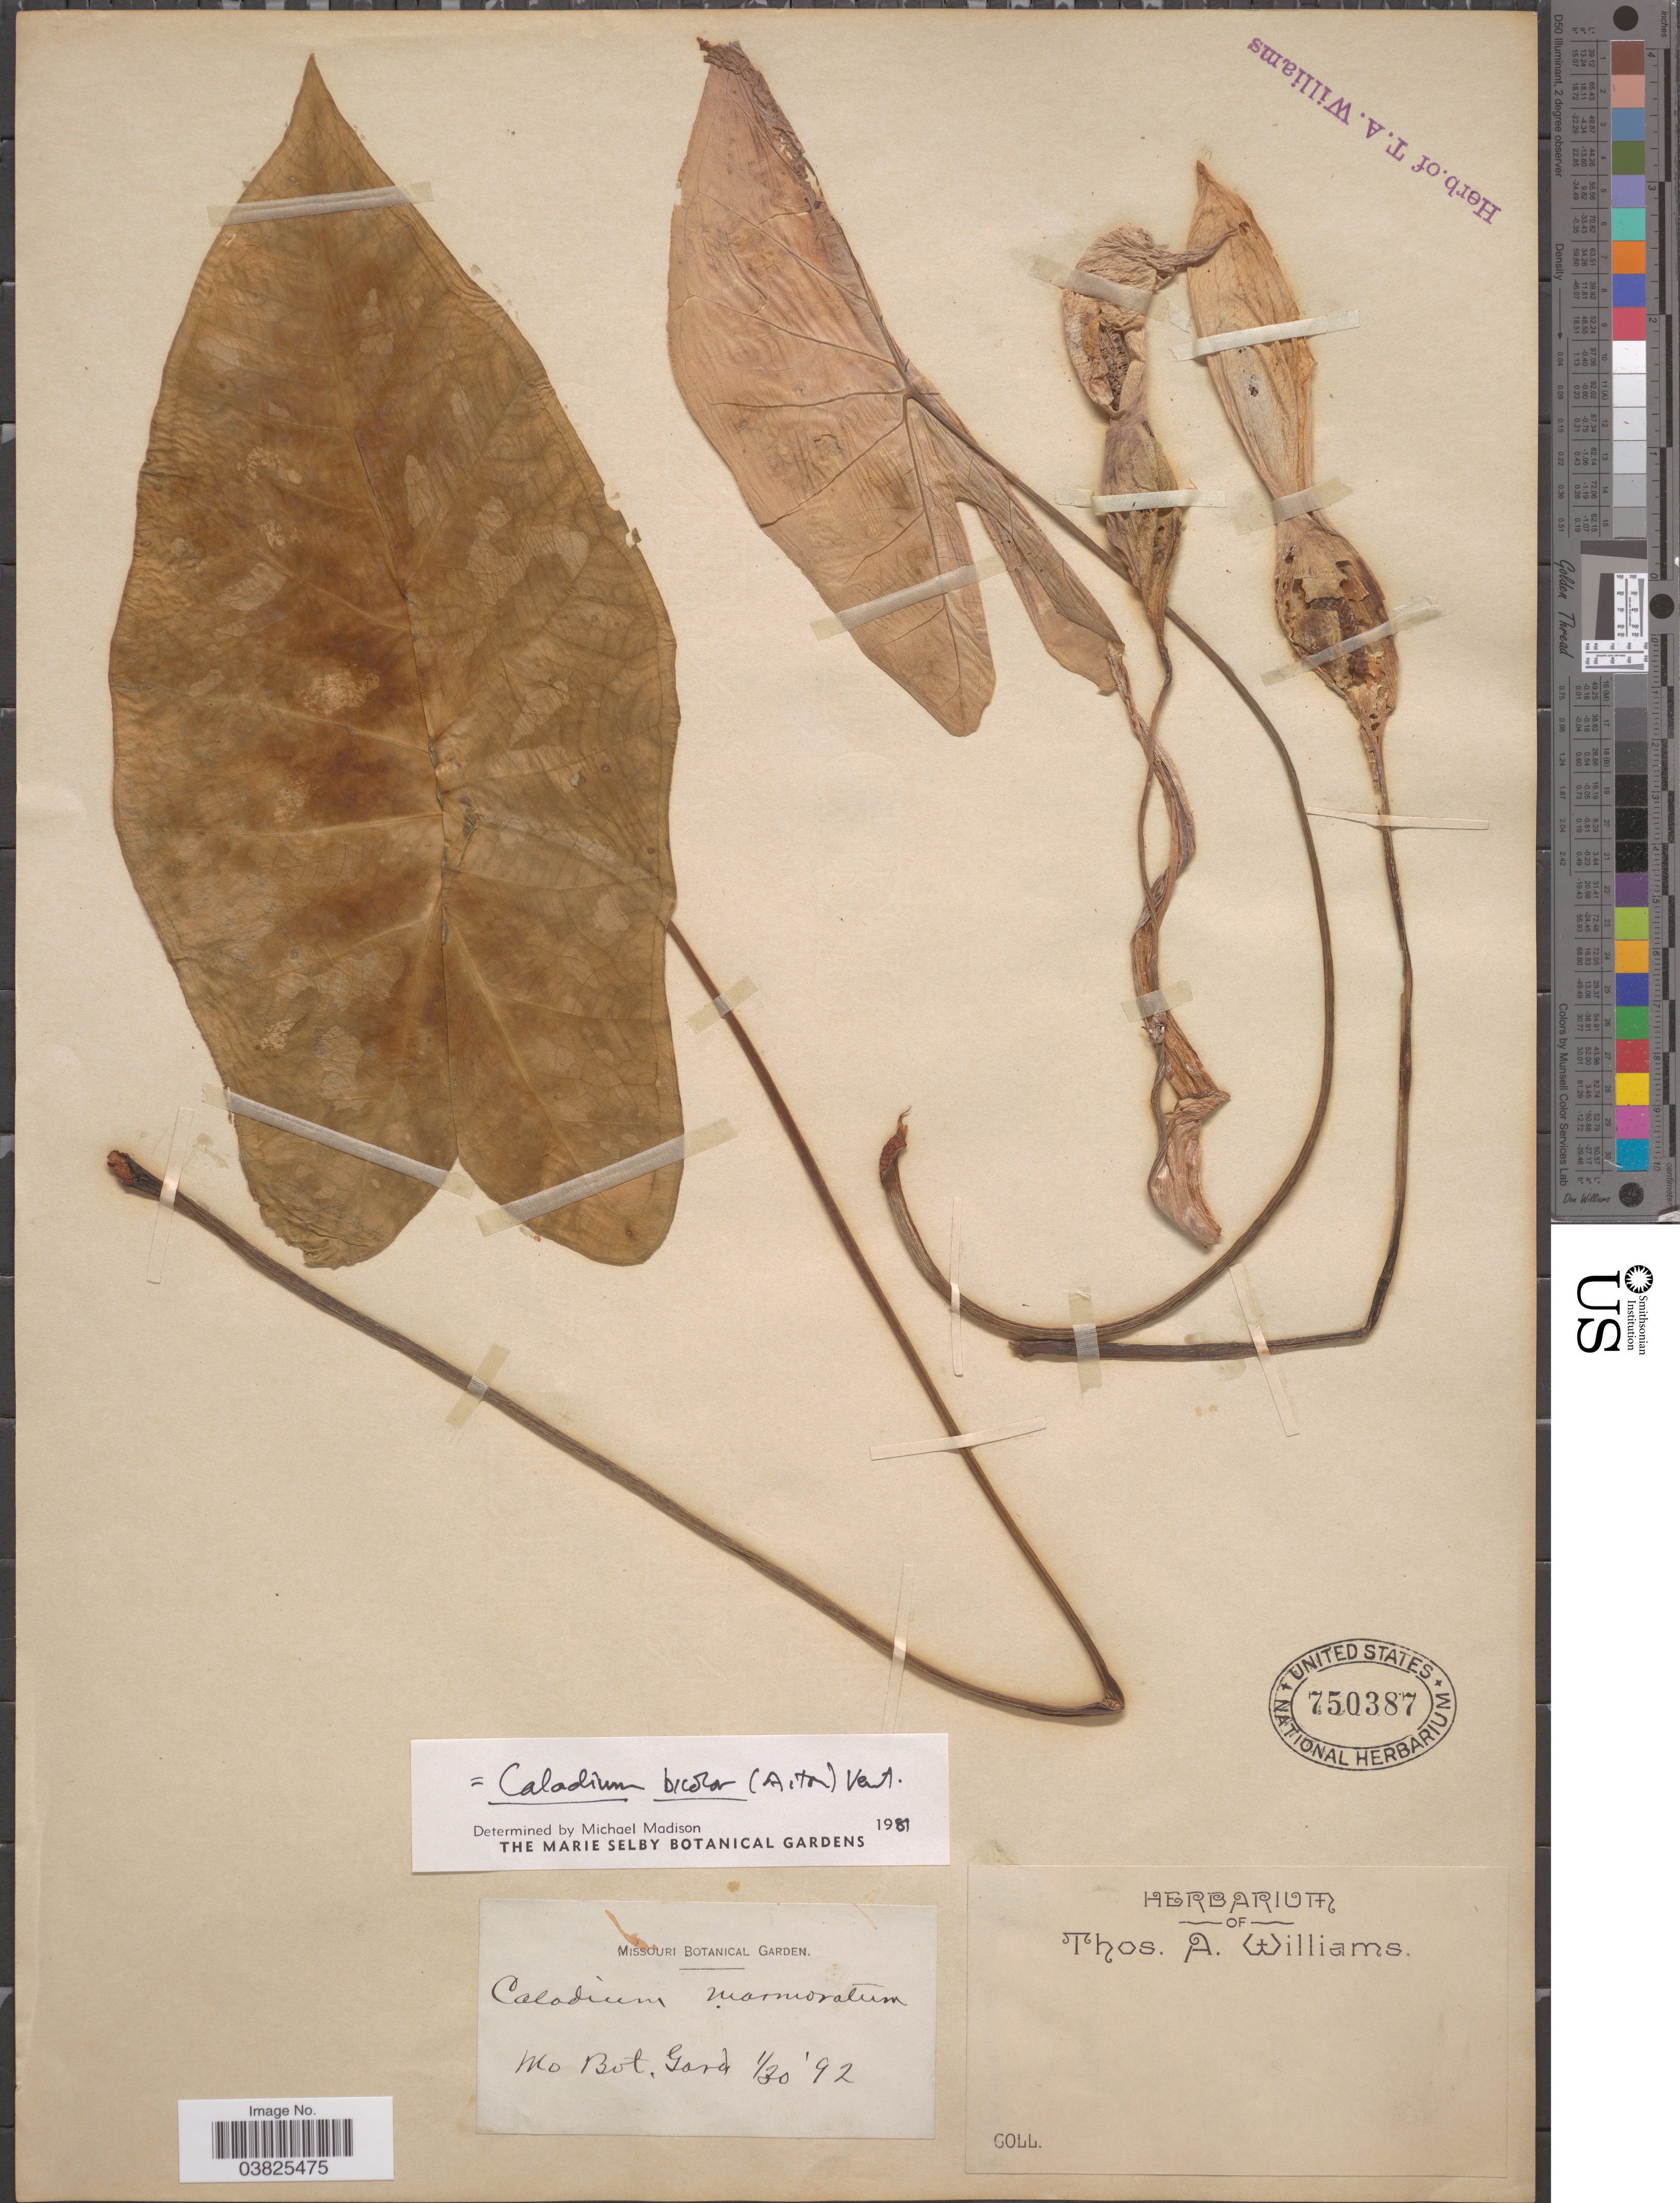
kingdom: Plantae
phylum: Tracheophyta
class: Liliopsida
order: Alismatales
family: Araceae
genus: Caladium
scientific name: Caladium bicolor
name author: (Aiton) Vent.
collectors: ex herb. Thos. A. Williams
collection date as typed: Transcribed d/m/y: 30/1/92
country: United States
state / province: Missouri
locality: Mo Bot. Gard.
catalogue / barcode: US 750387